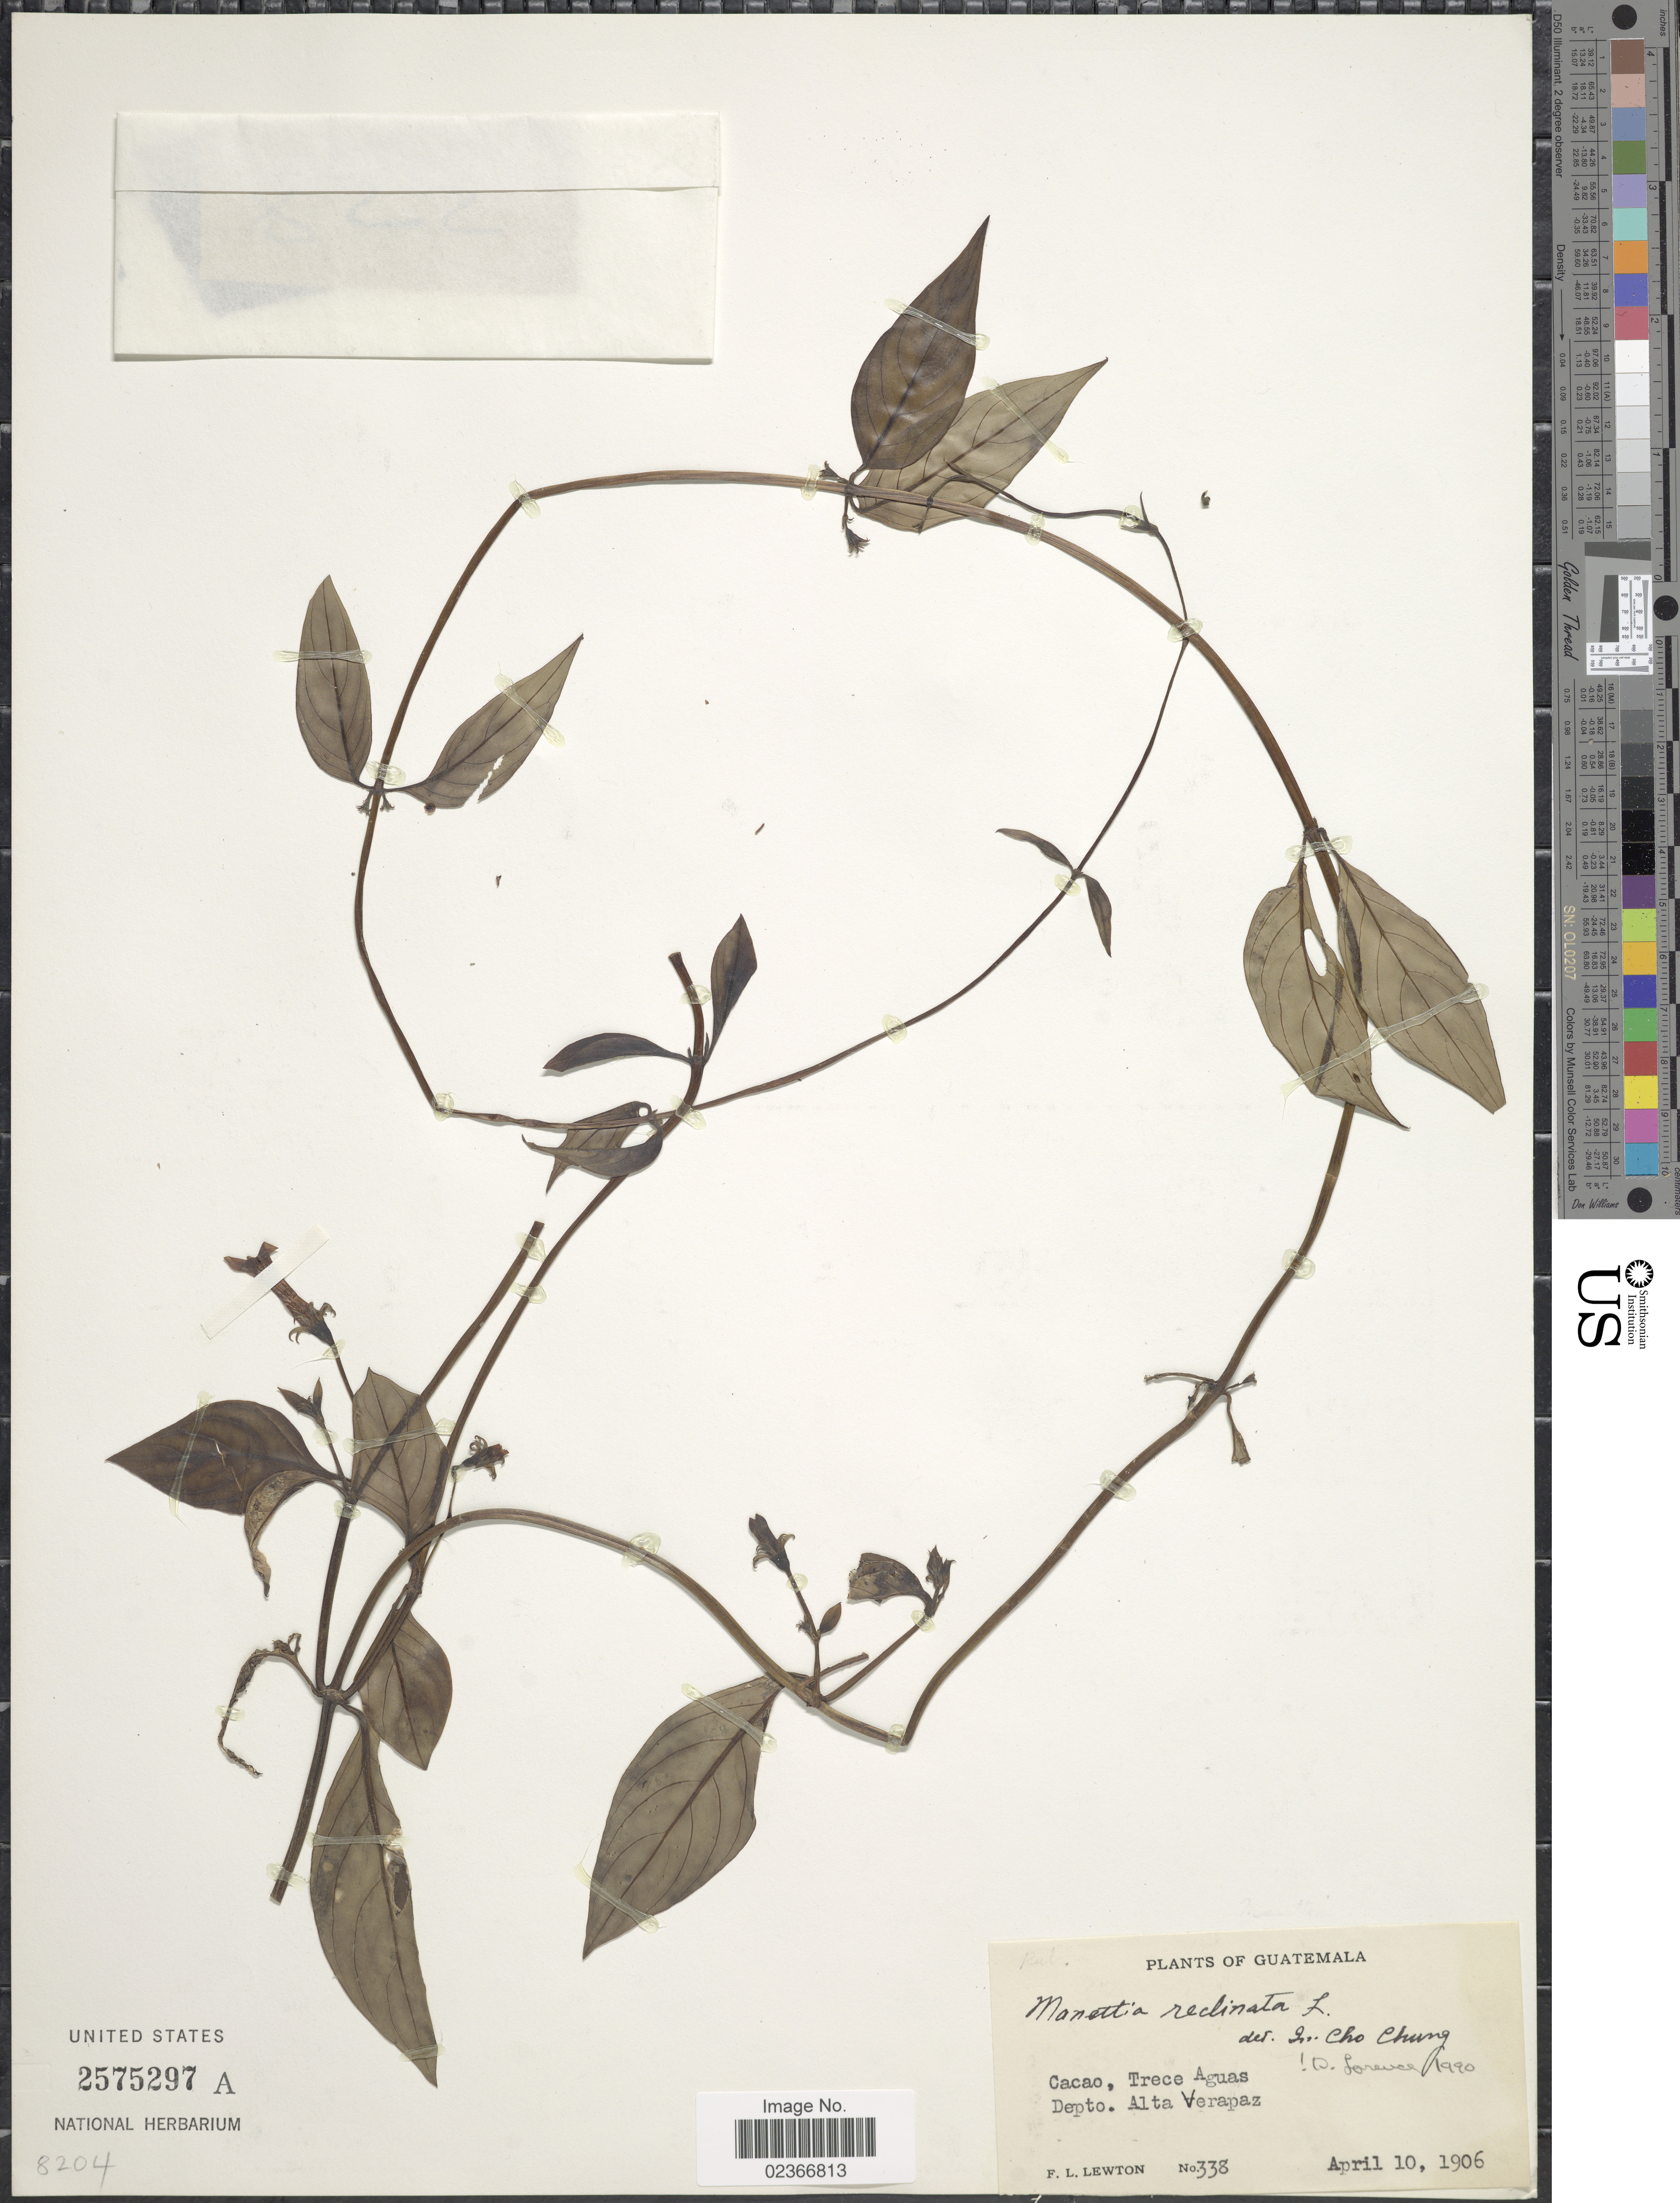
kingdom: Plantae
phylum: Tracheophyta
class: Magnoliopsida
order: Gentianales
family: Rubiaceae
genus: Manettia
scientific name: Manettia reclinata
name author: L.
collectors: F. L. Lewton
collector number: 338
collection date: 1906-04-10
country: Guatemala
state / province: Alta Verapaz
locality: Cacao, Trece Aguas. Depto. Alta Verapaz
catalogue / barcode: US 2575297A